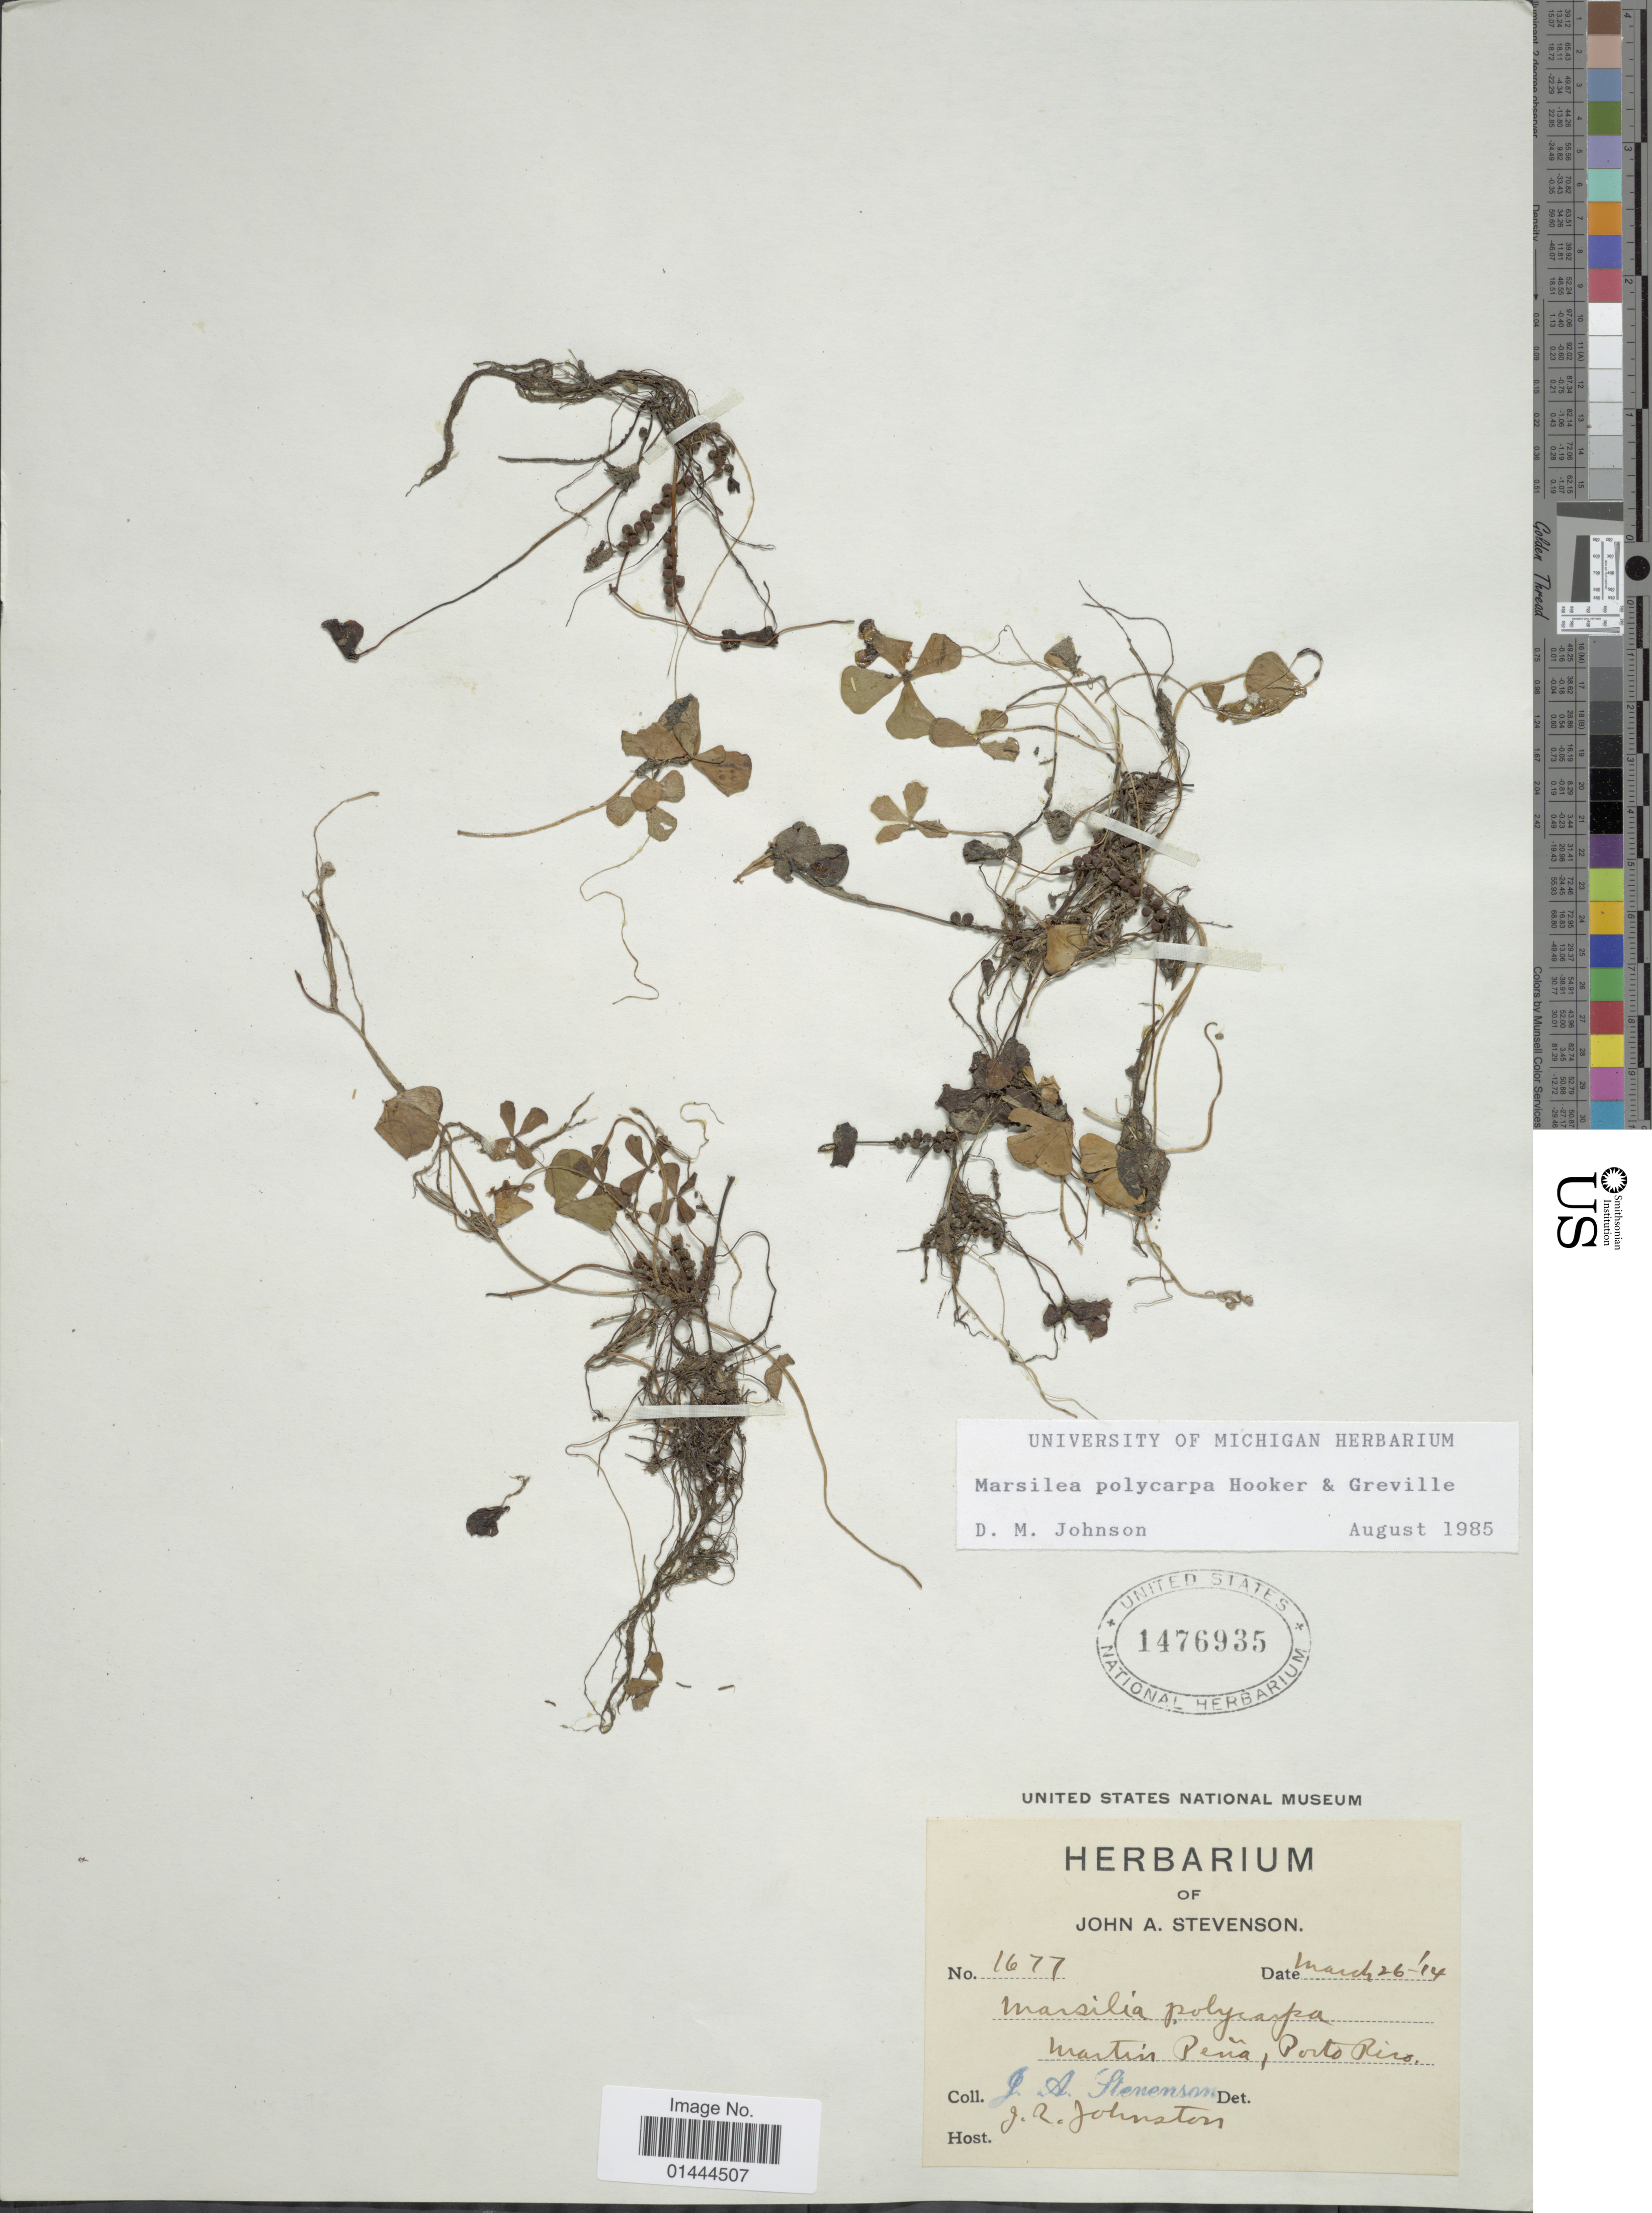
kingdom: Plantae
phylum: Tracheophyta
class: Polypodiopsida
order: Salviniales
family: Marsileaceae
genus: Marsilea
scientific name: Marsilea polycarpa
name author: Hook. & Grev.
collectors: J. A. Stevenson & J. Johnston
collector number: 1677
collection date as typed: Transcribed d/m/y: 26/3/14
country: Puerto Rico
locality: Martin Pena, Porto Rico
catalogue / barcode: US 1476935